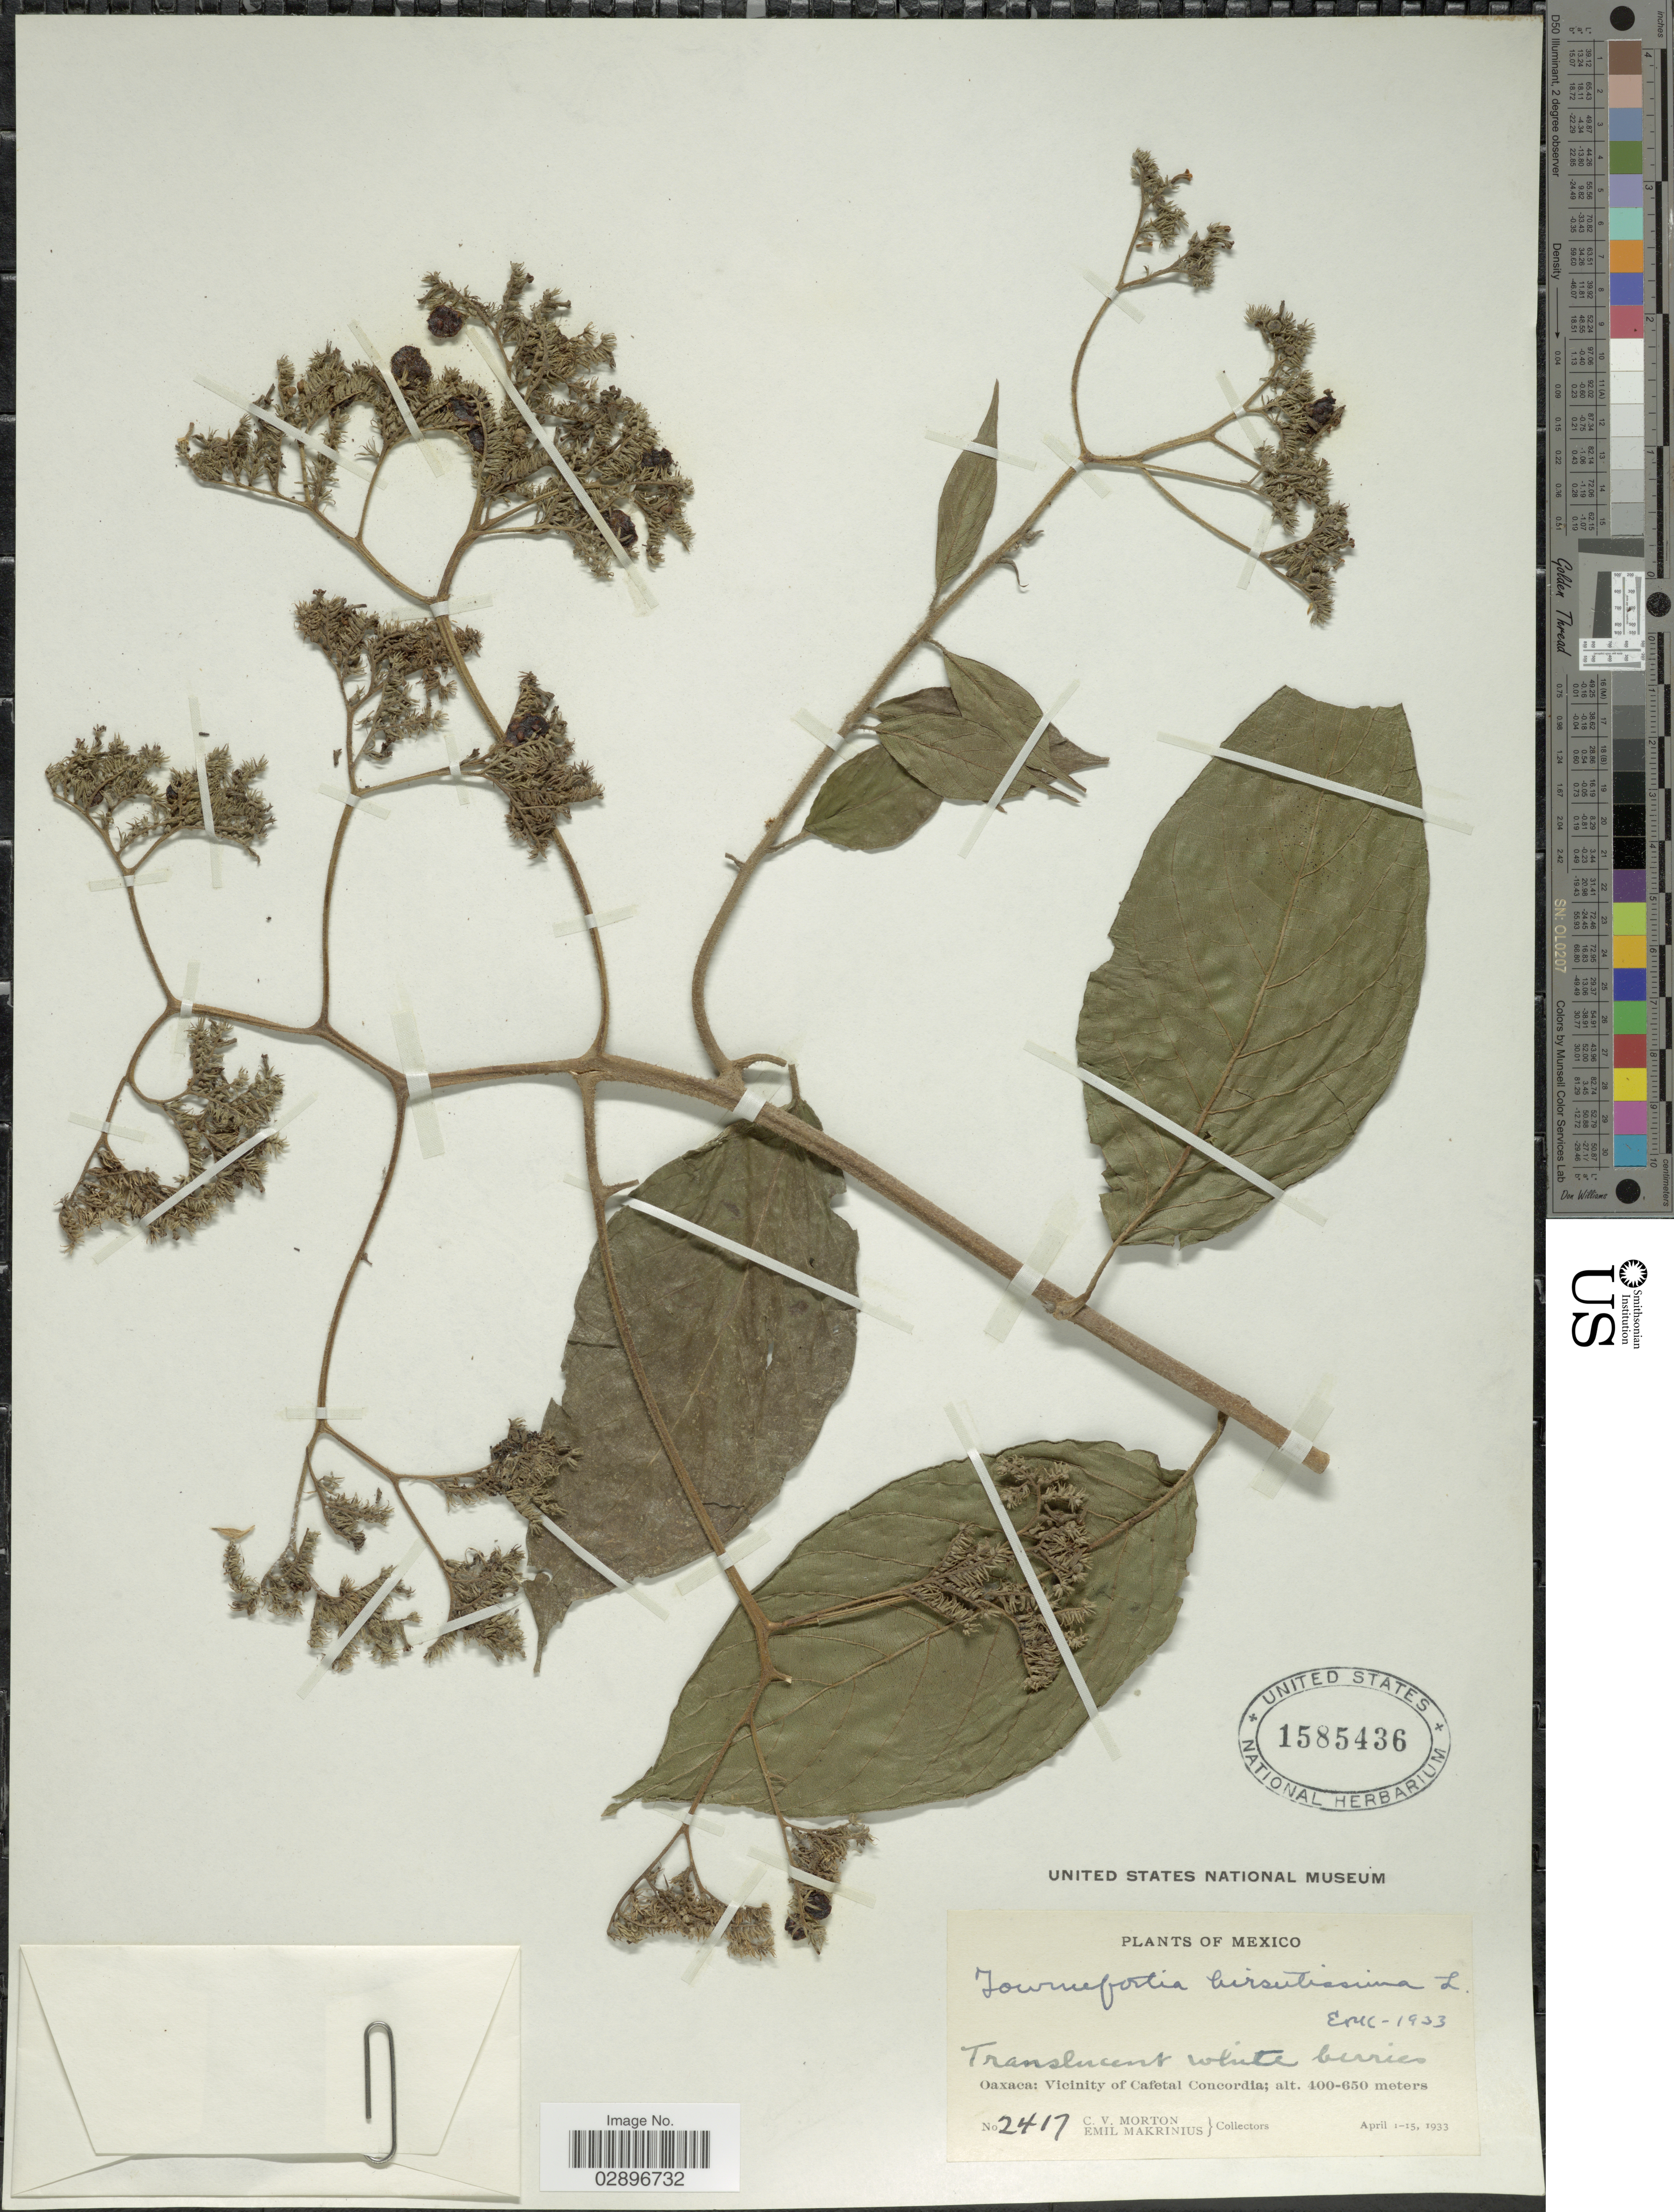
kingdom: Plantae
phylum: Tracheophyta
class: Magnoliopsida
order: Boraginales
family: Heliotropiaceae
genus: Tournefortia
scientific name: Tournefortia hirsutissima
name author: L.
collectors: C. V. Morton & E. Makrinus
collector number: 2417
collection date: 1933-04-01/1933-04-15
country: Mexico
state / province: Oaxaca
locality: Vicinity of Cafetal Concordia.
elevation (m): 400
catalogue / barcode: US 1585436